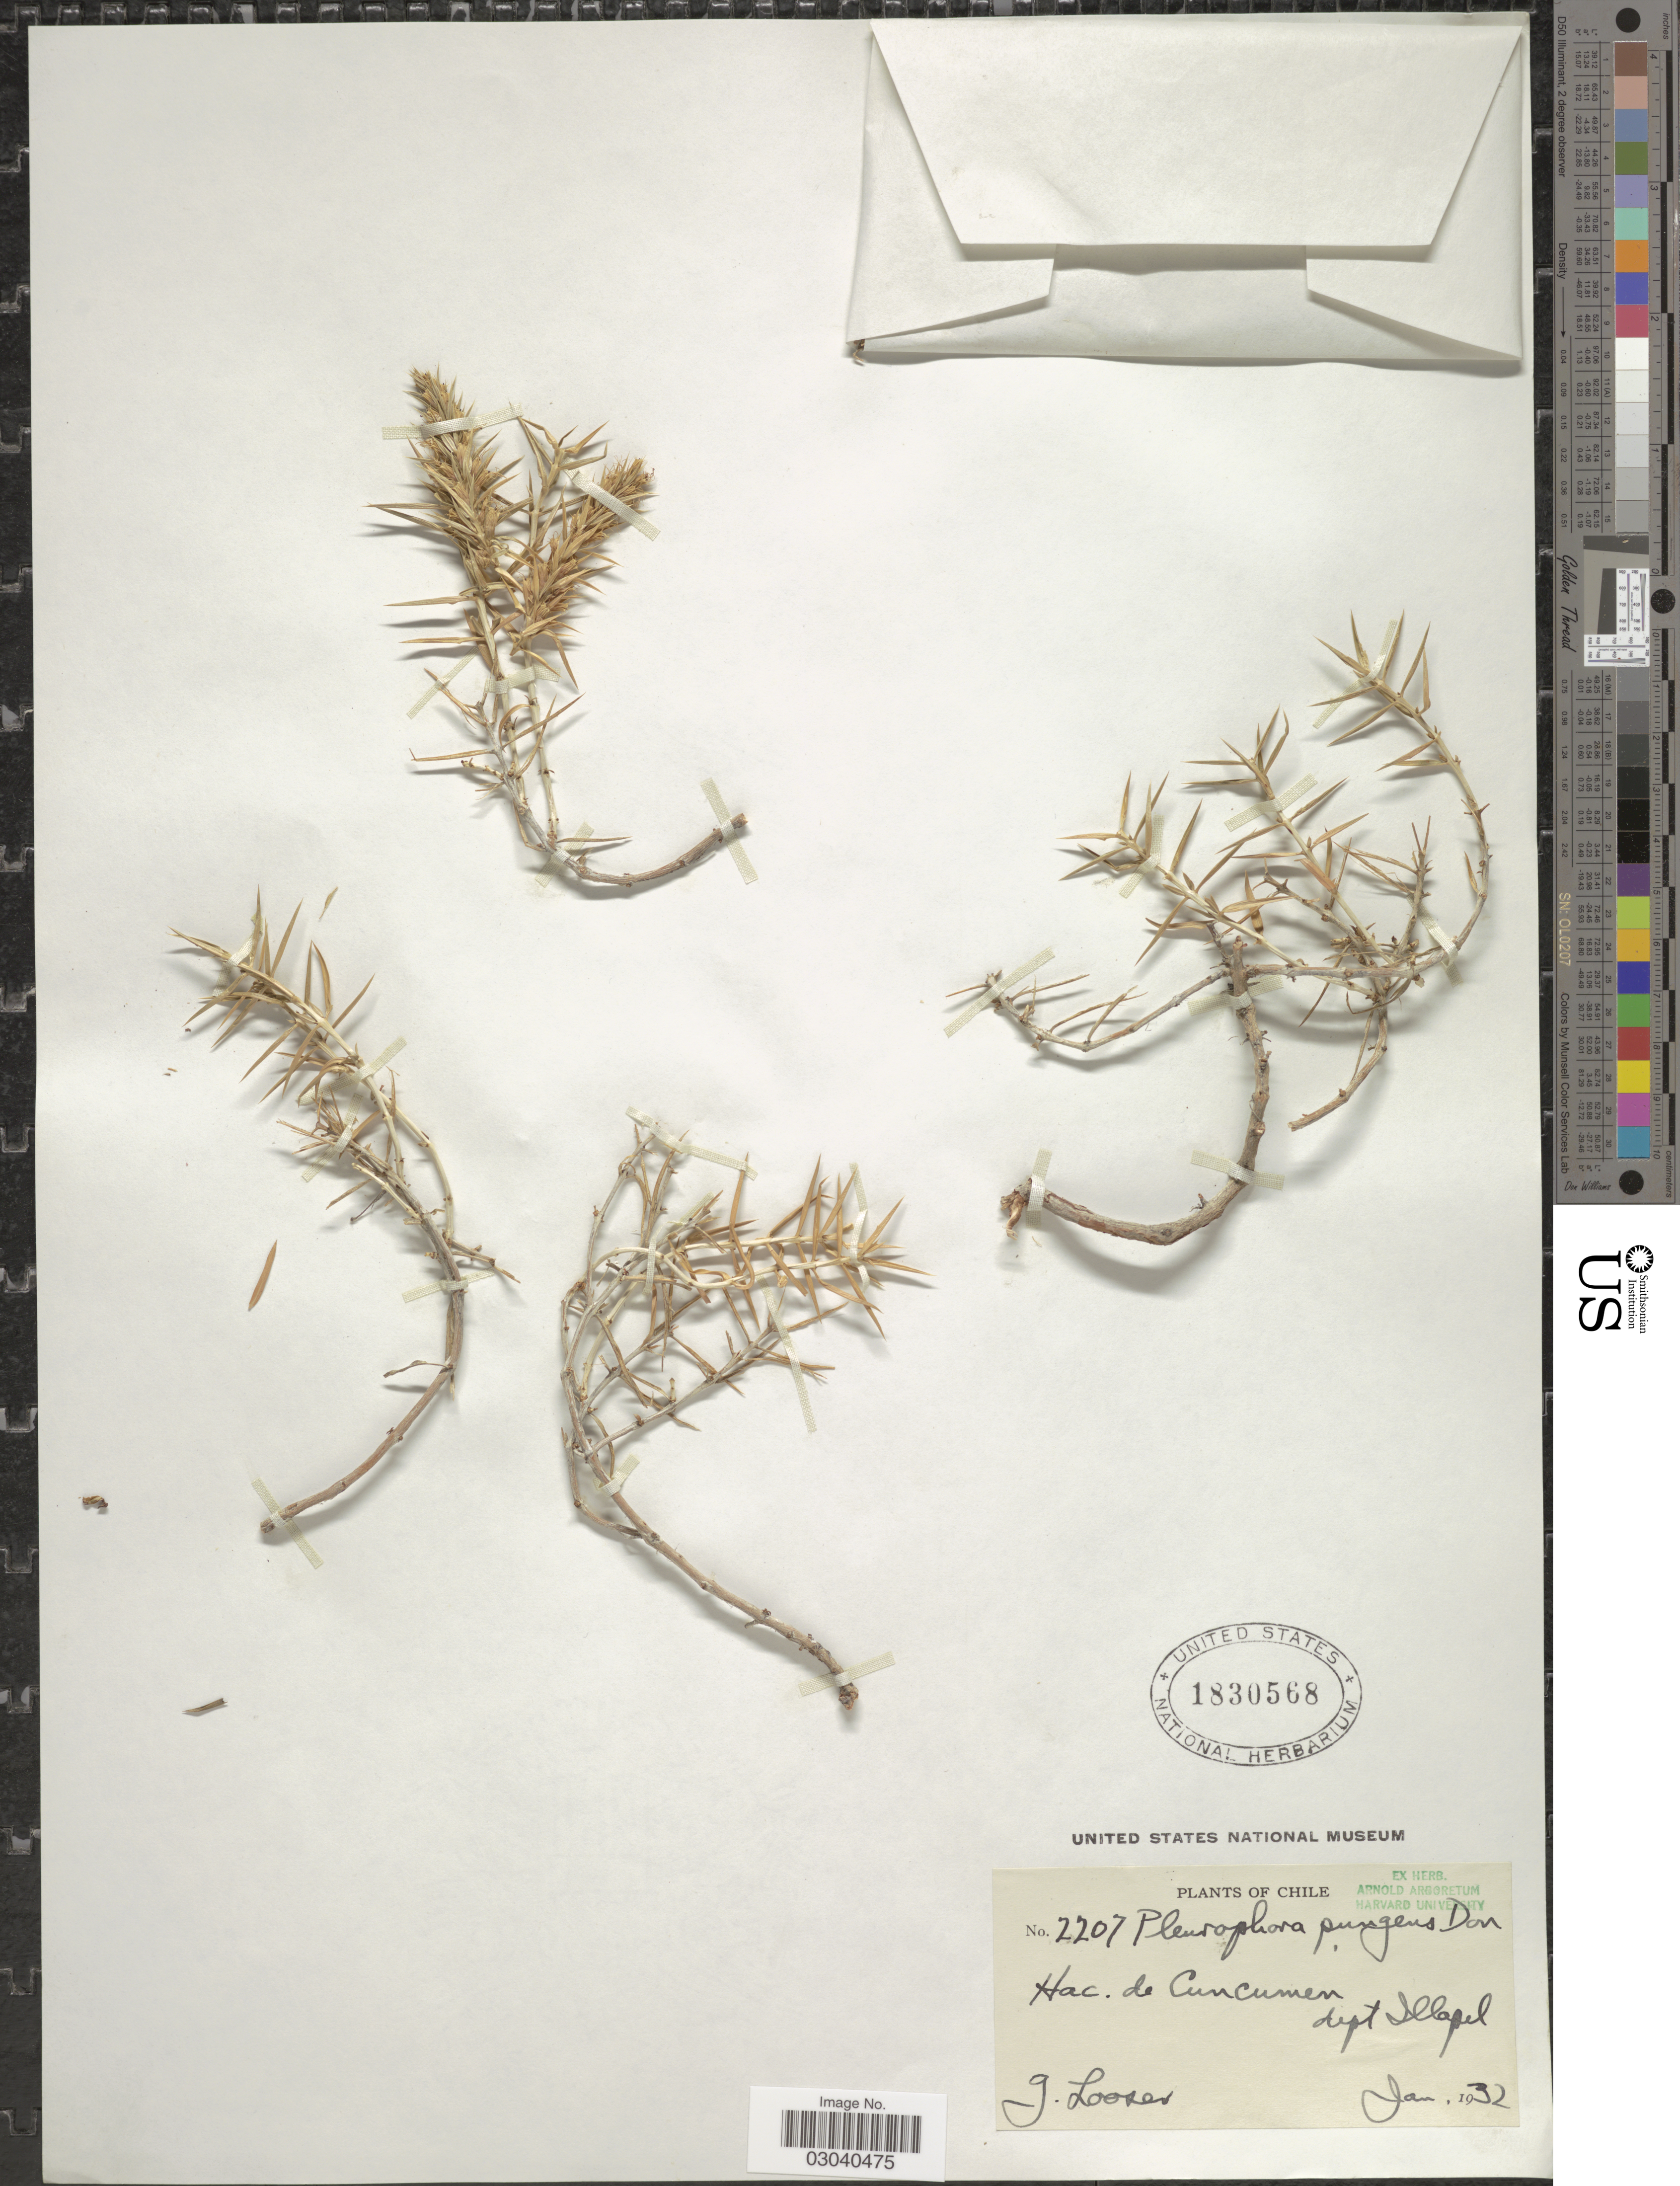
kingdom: Plantae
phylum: Tracheophyta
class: Magnoliopsida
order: Myrtales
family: Lythraceae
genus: Pleurophora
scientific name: Pleurophora pungens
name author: D. Don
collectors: G. Looser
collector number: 2207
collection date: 1932-01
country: Chile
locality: Hac. de Cuncumen dept. Illapel.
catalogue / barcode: US 1830568